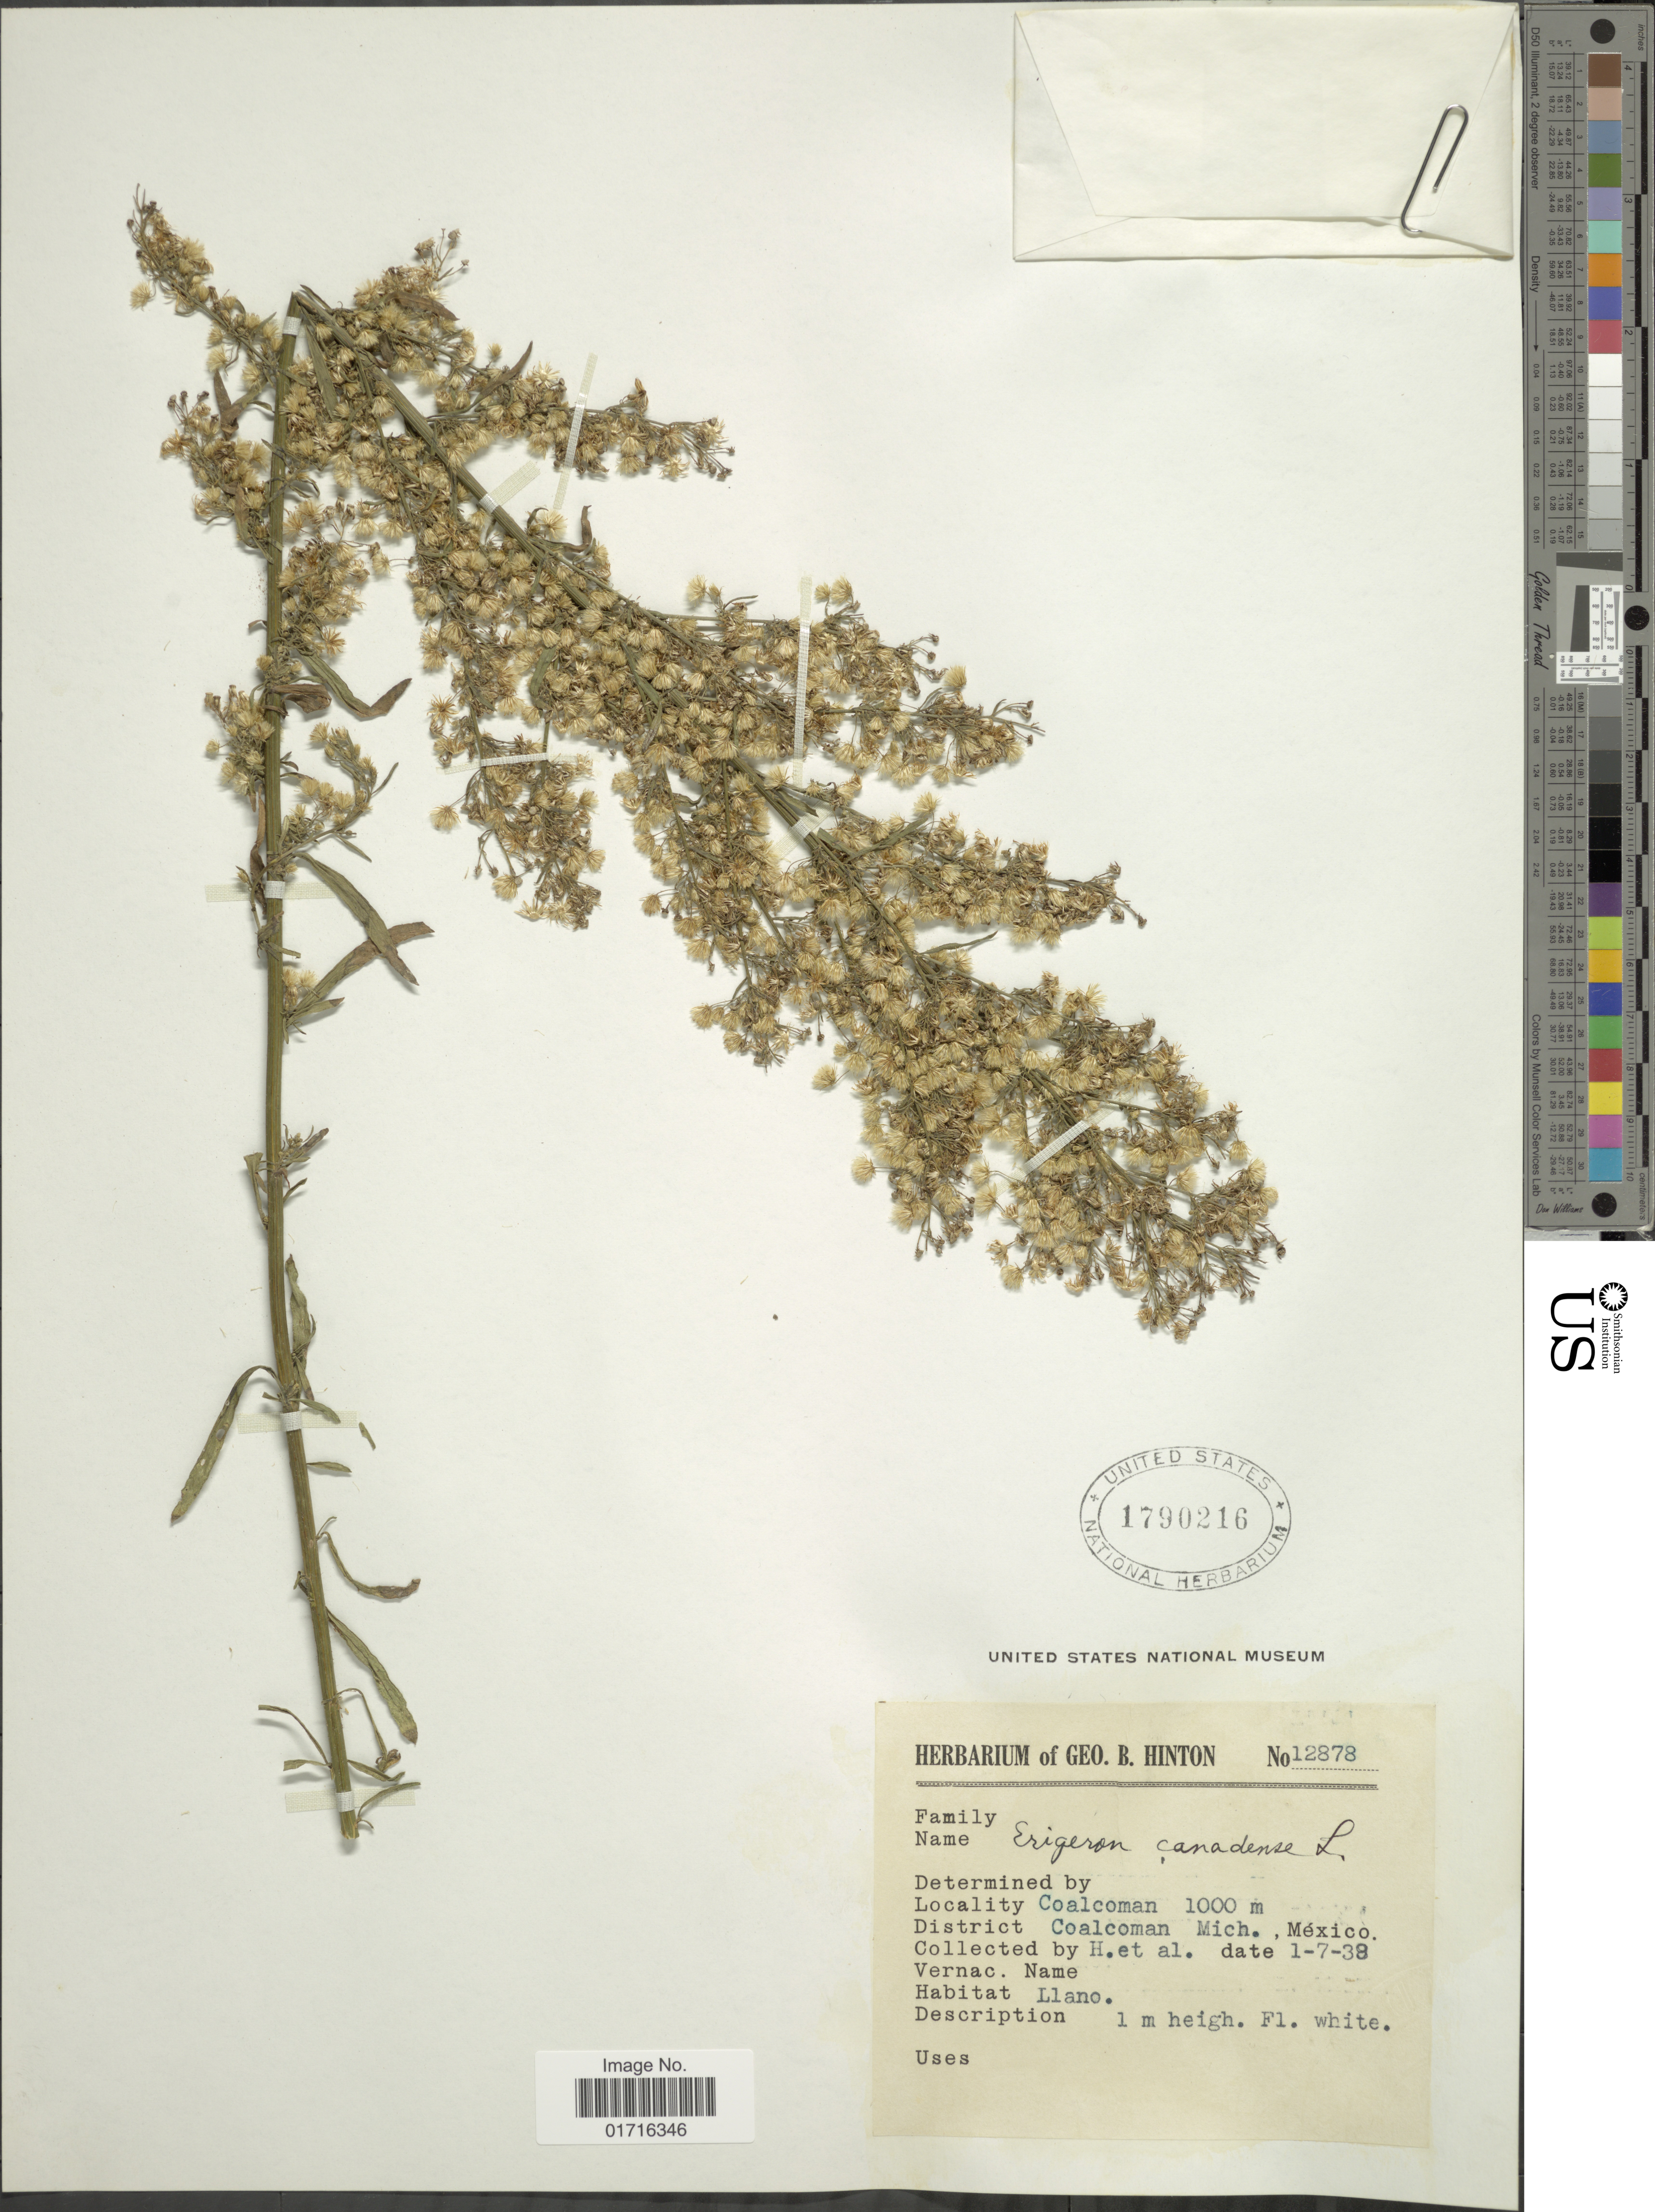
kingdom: Plantae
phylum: Tracheophyta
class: Magnoliopsida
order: Asterales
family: Asteraceae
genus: Conyza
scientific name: Conyza canadensis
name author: (L.) Cronq.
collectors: G. B. Hinton & et al.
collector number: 12878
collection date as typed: Transcribed d/m/y: 7/1/38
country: Mexico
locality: Coalcoman, District Coalcoman Mich., Mexico, Llano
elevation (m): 1000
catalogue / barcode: US 1790216